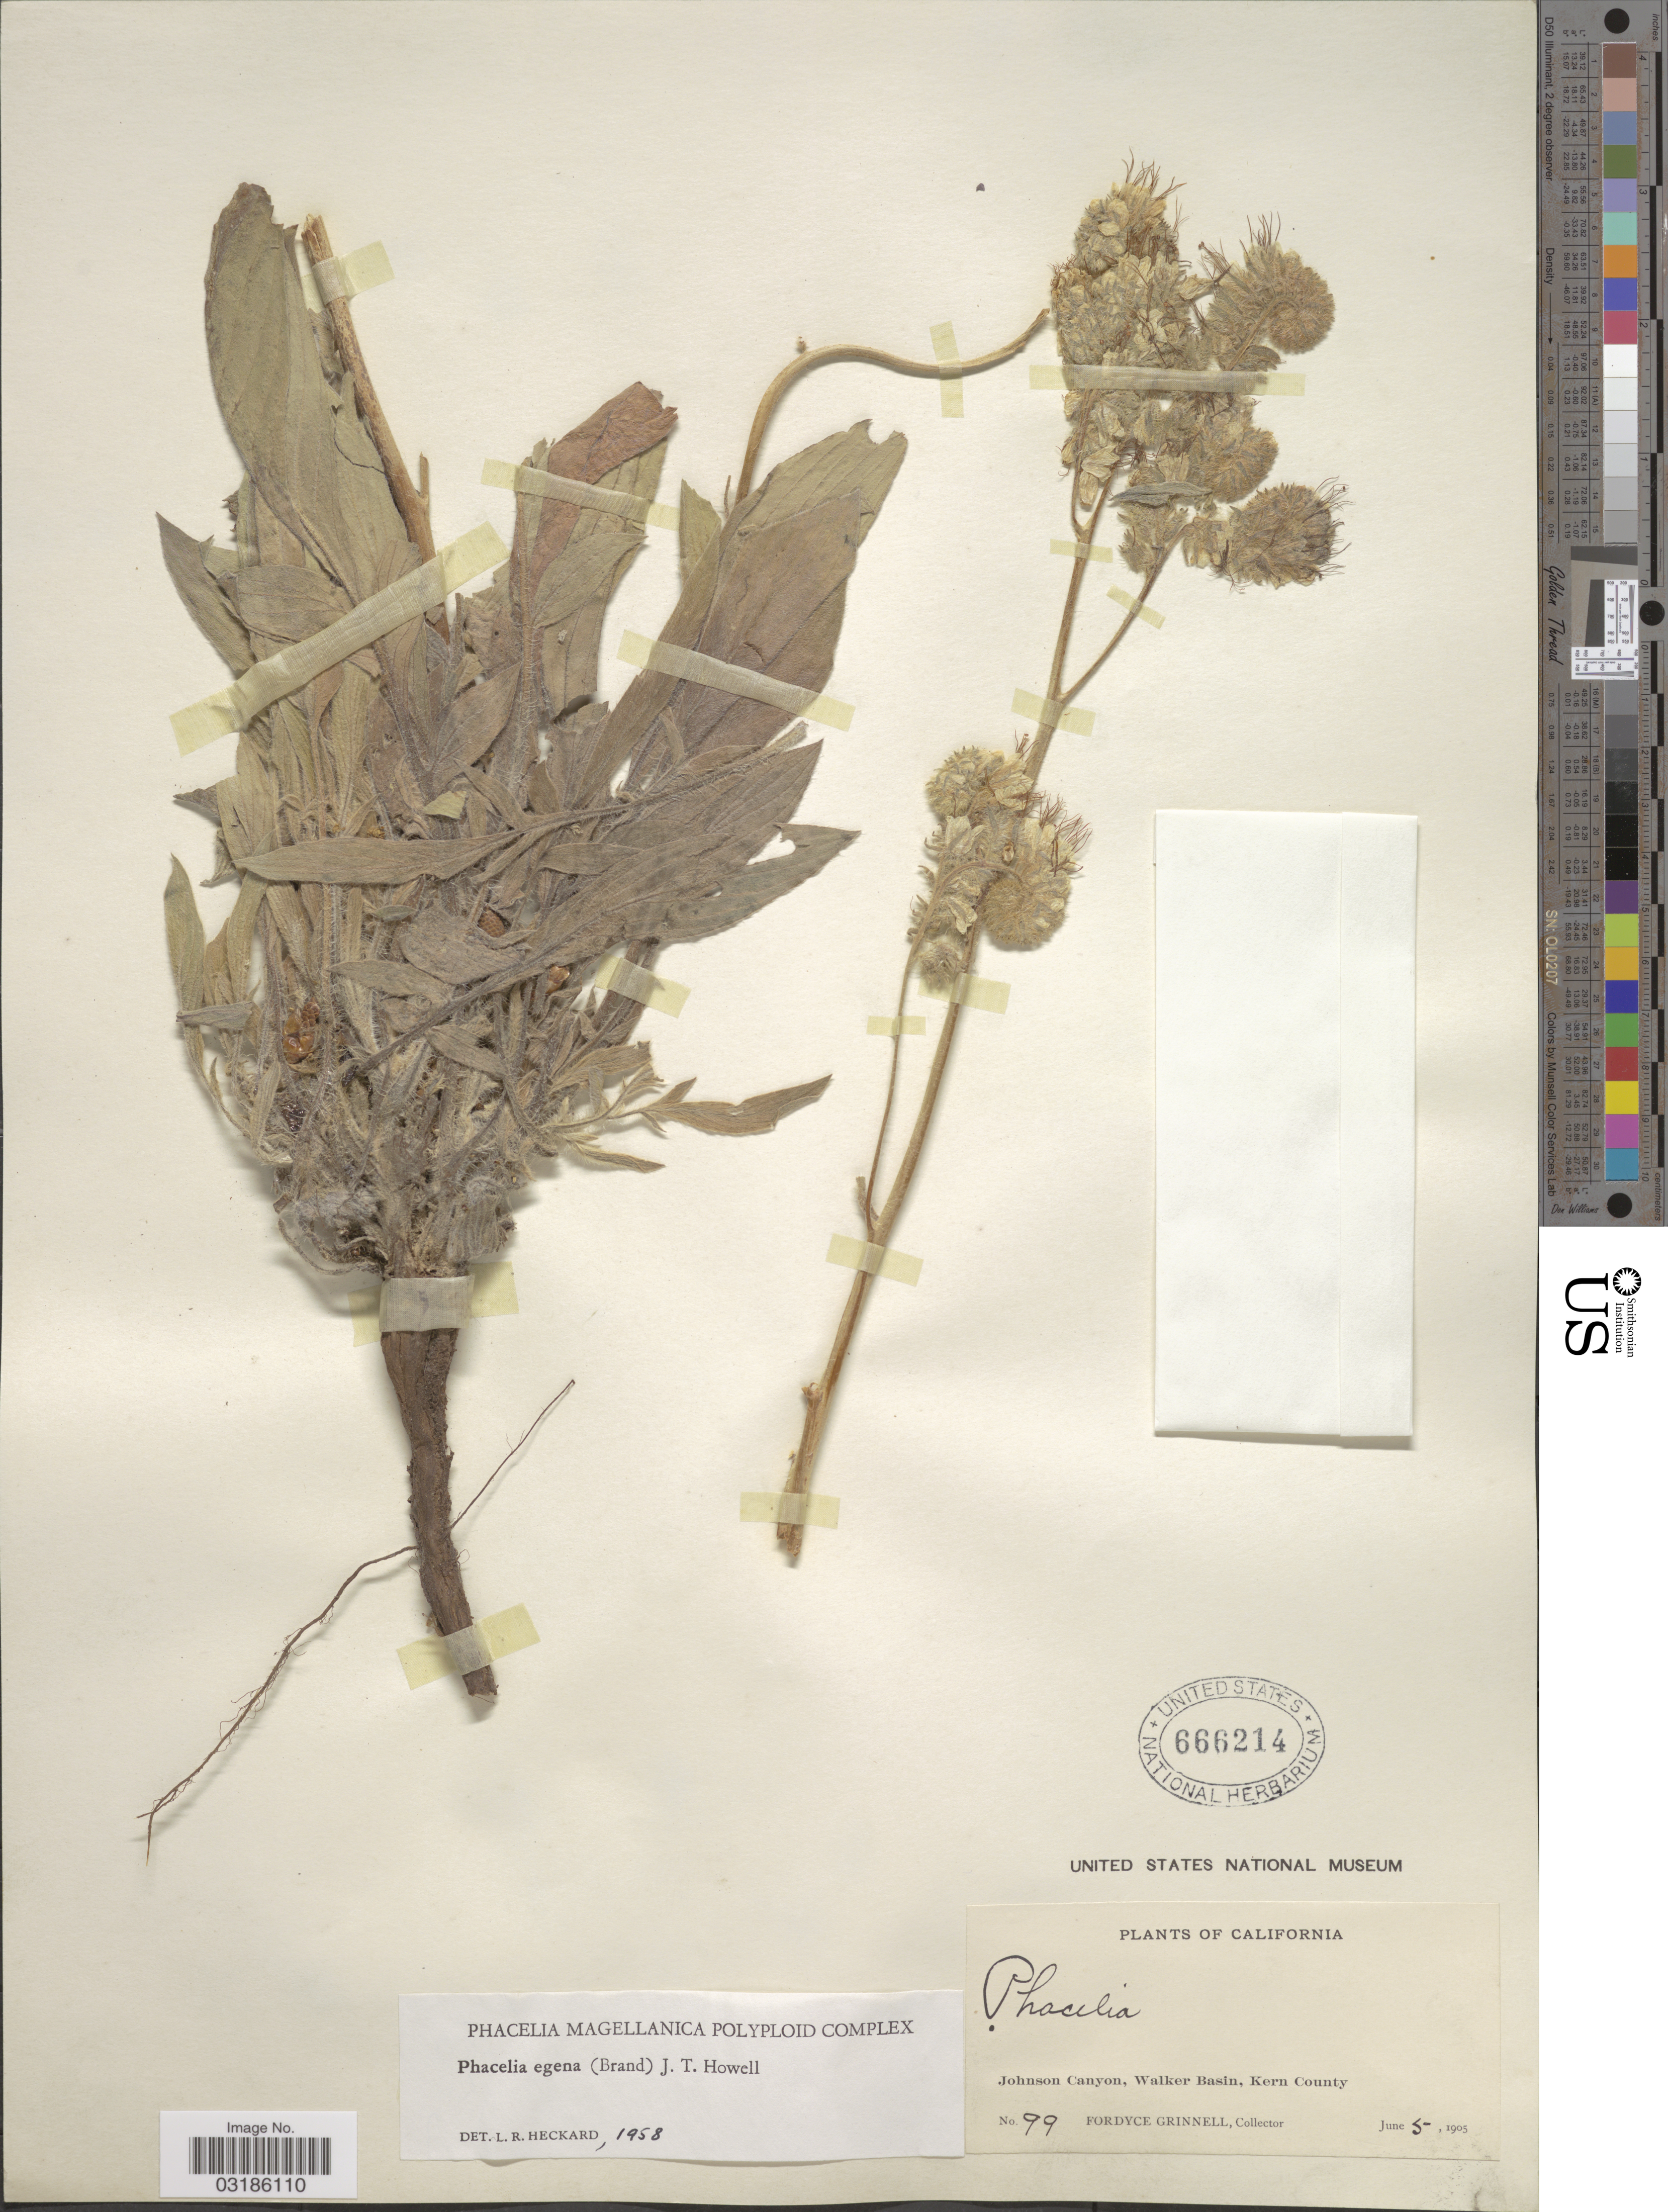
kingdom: Plantae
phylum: Tracheophyta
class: Magnoliopsida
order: Boraginales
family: Hydrophyllaceae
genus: Phacelia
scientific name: Phacelia egena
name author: (Brand) Howell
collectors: F. Grinnell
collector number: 99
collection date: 1905-06-05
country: United States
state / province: California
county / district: Kern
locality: Johnson Canyon, Walker Basin, Kern County.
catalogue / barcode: US 666214